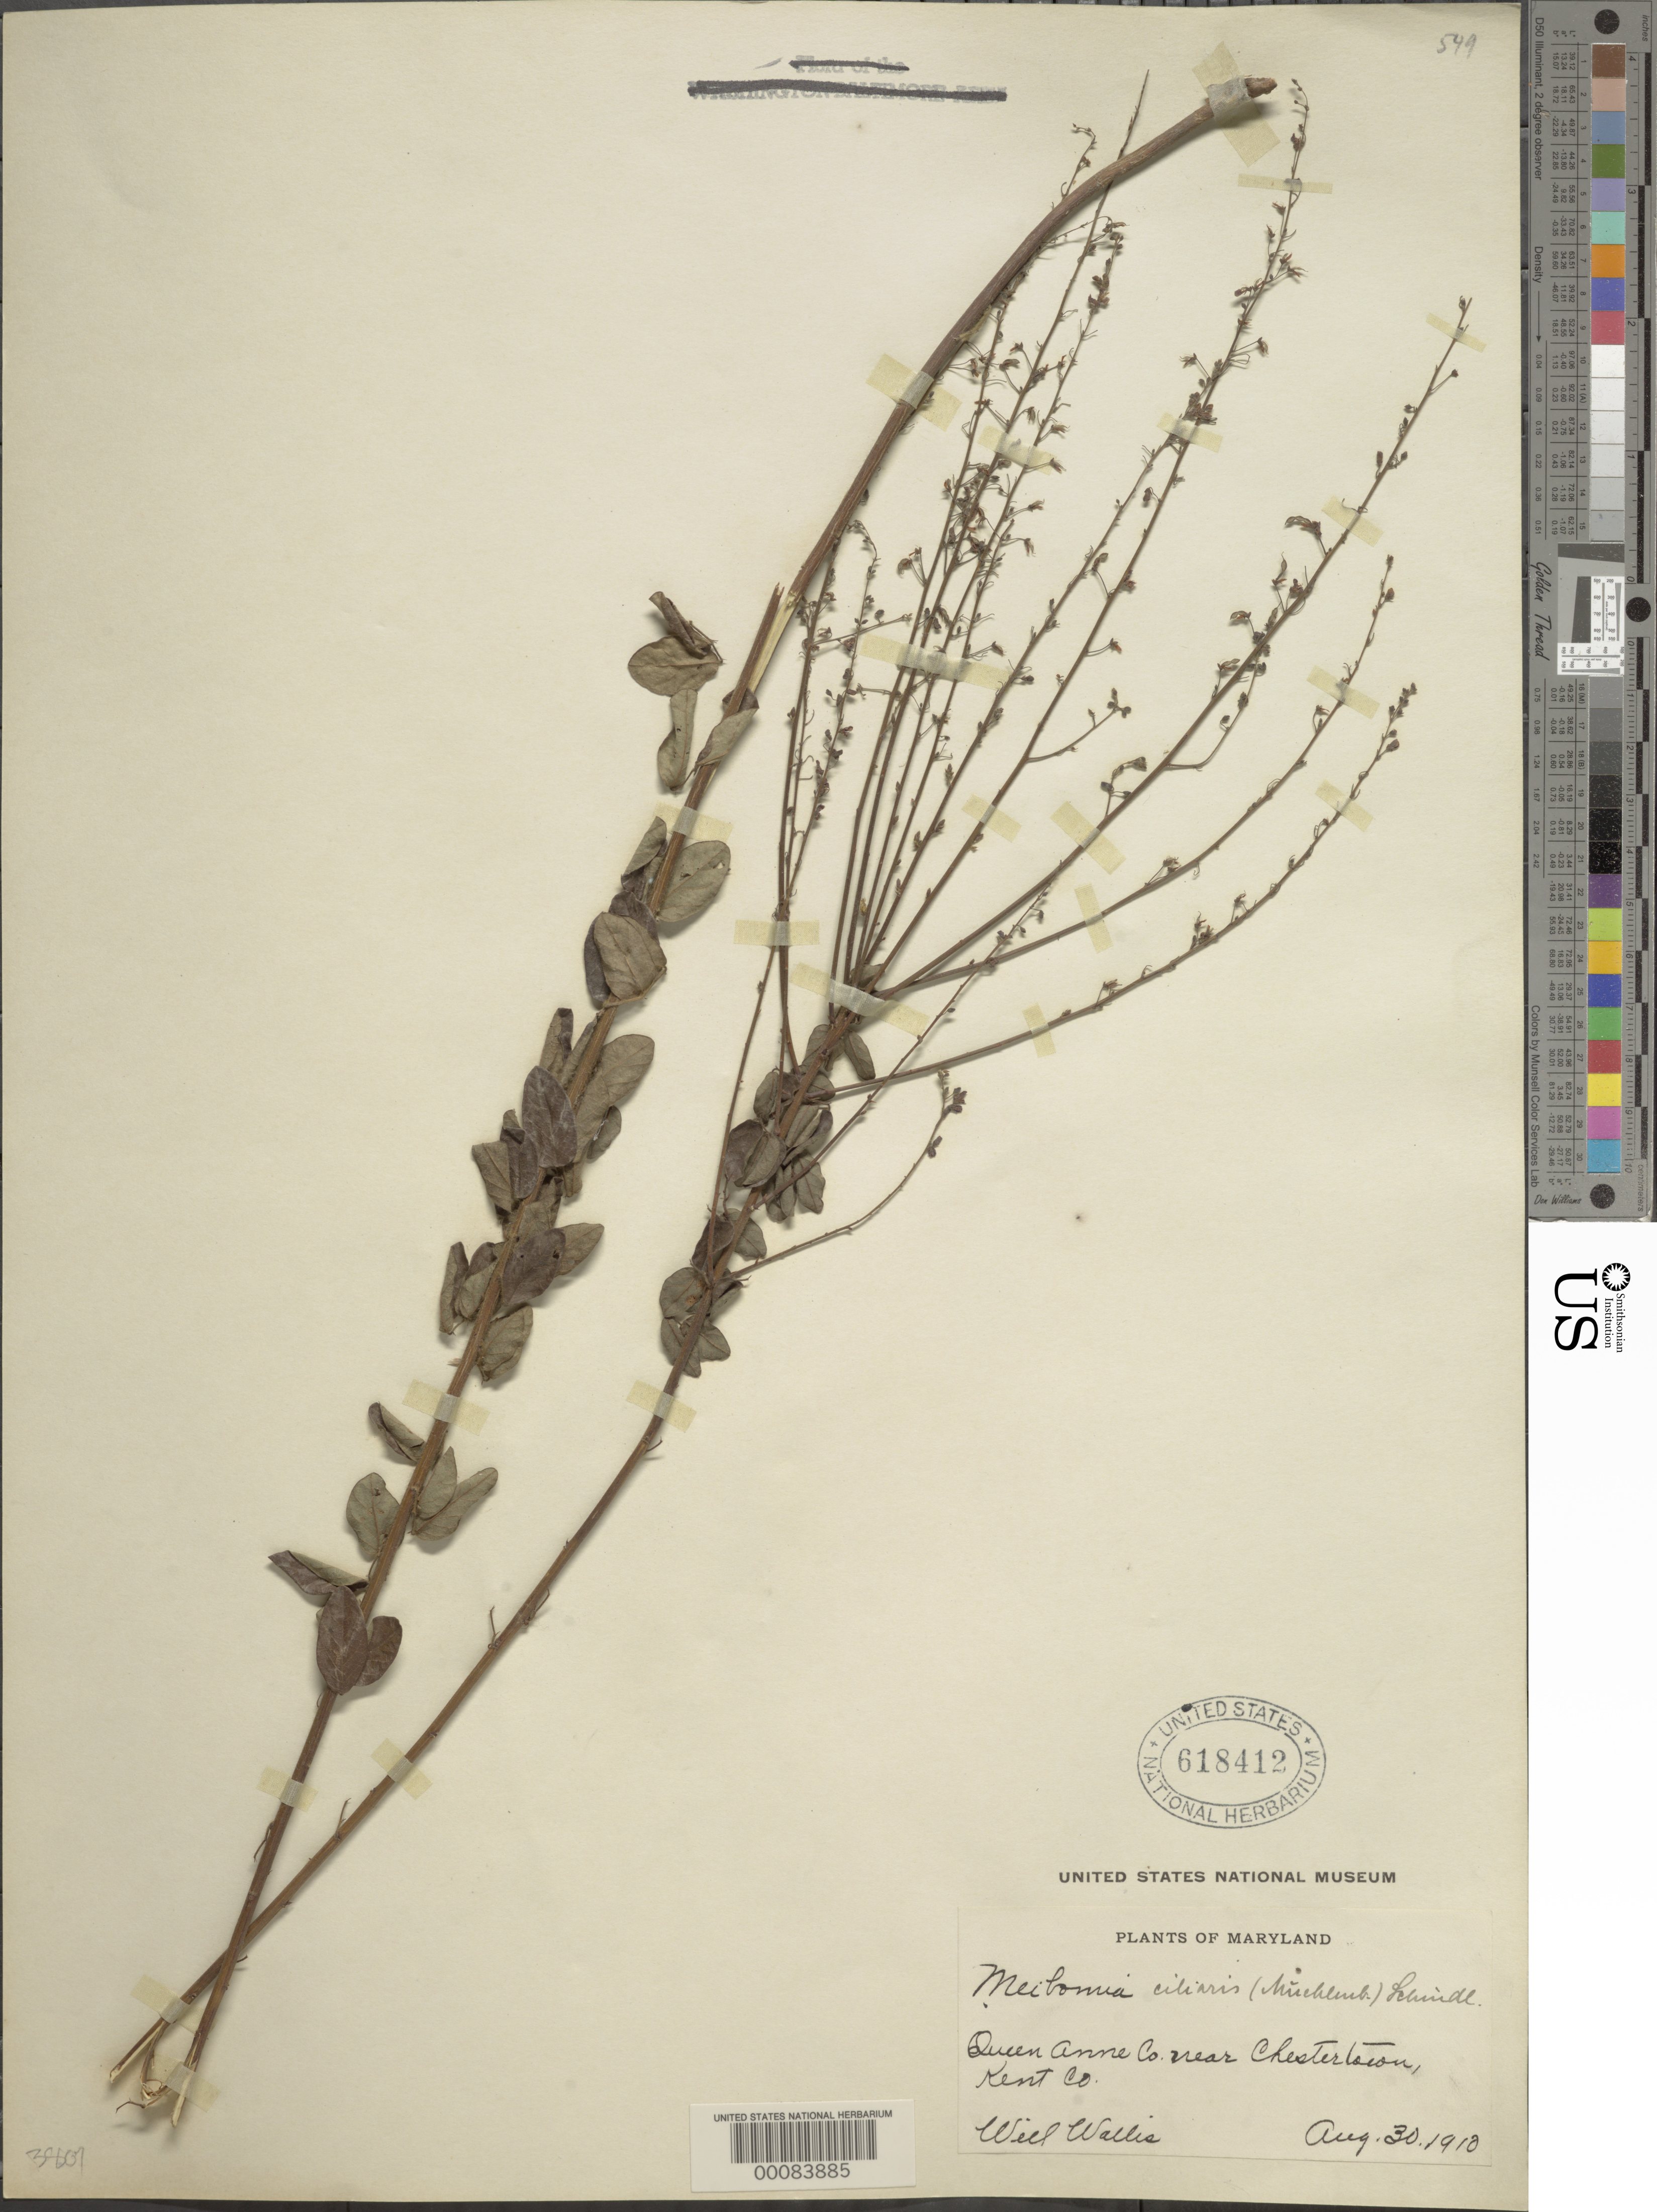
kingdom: Plantae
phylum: Tracheophyta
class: Magnoliopsida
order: Fabales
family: Fabaceae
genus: Desmodium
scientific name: Desmodium ciliare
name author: (Muhl. ex Willd.) DC.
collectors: W. Wallis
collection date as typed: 30 Aug 1910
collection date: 1910-08-30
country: United States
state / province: Maryland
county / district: Kent / Queen Anne's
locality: Near Chestertown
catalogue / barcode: US 618412